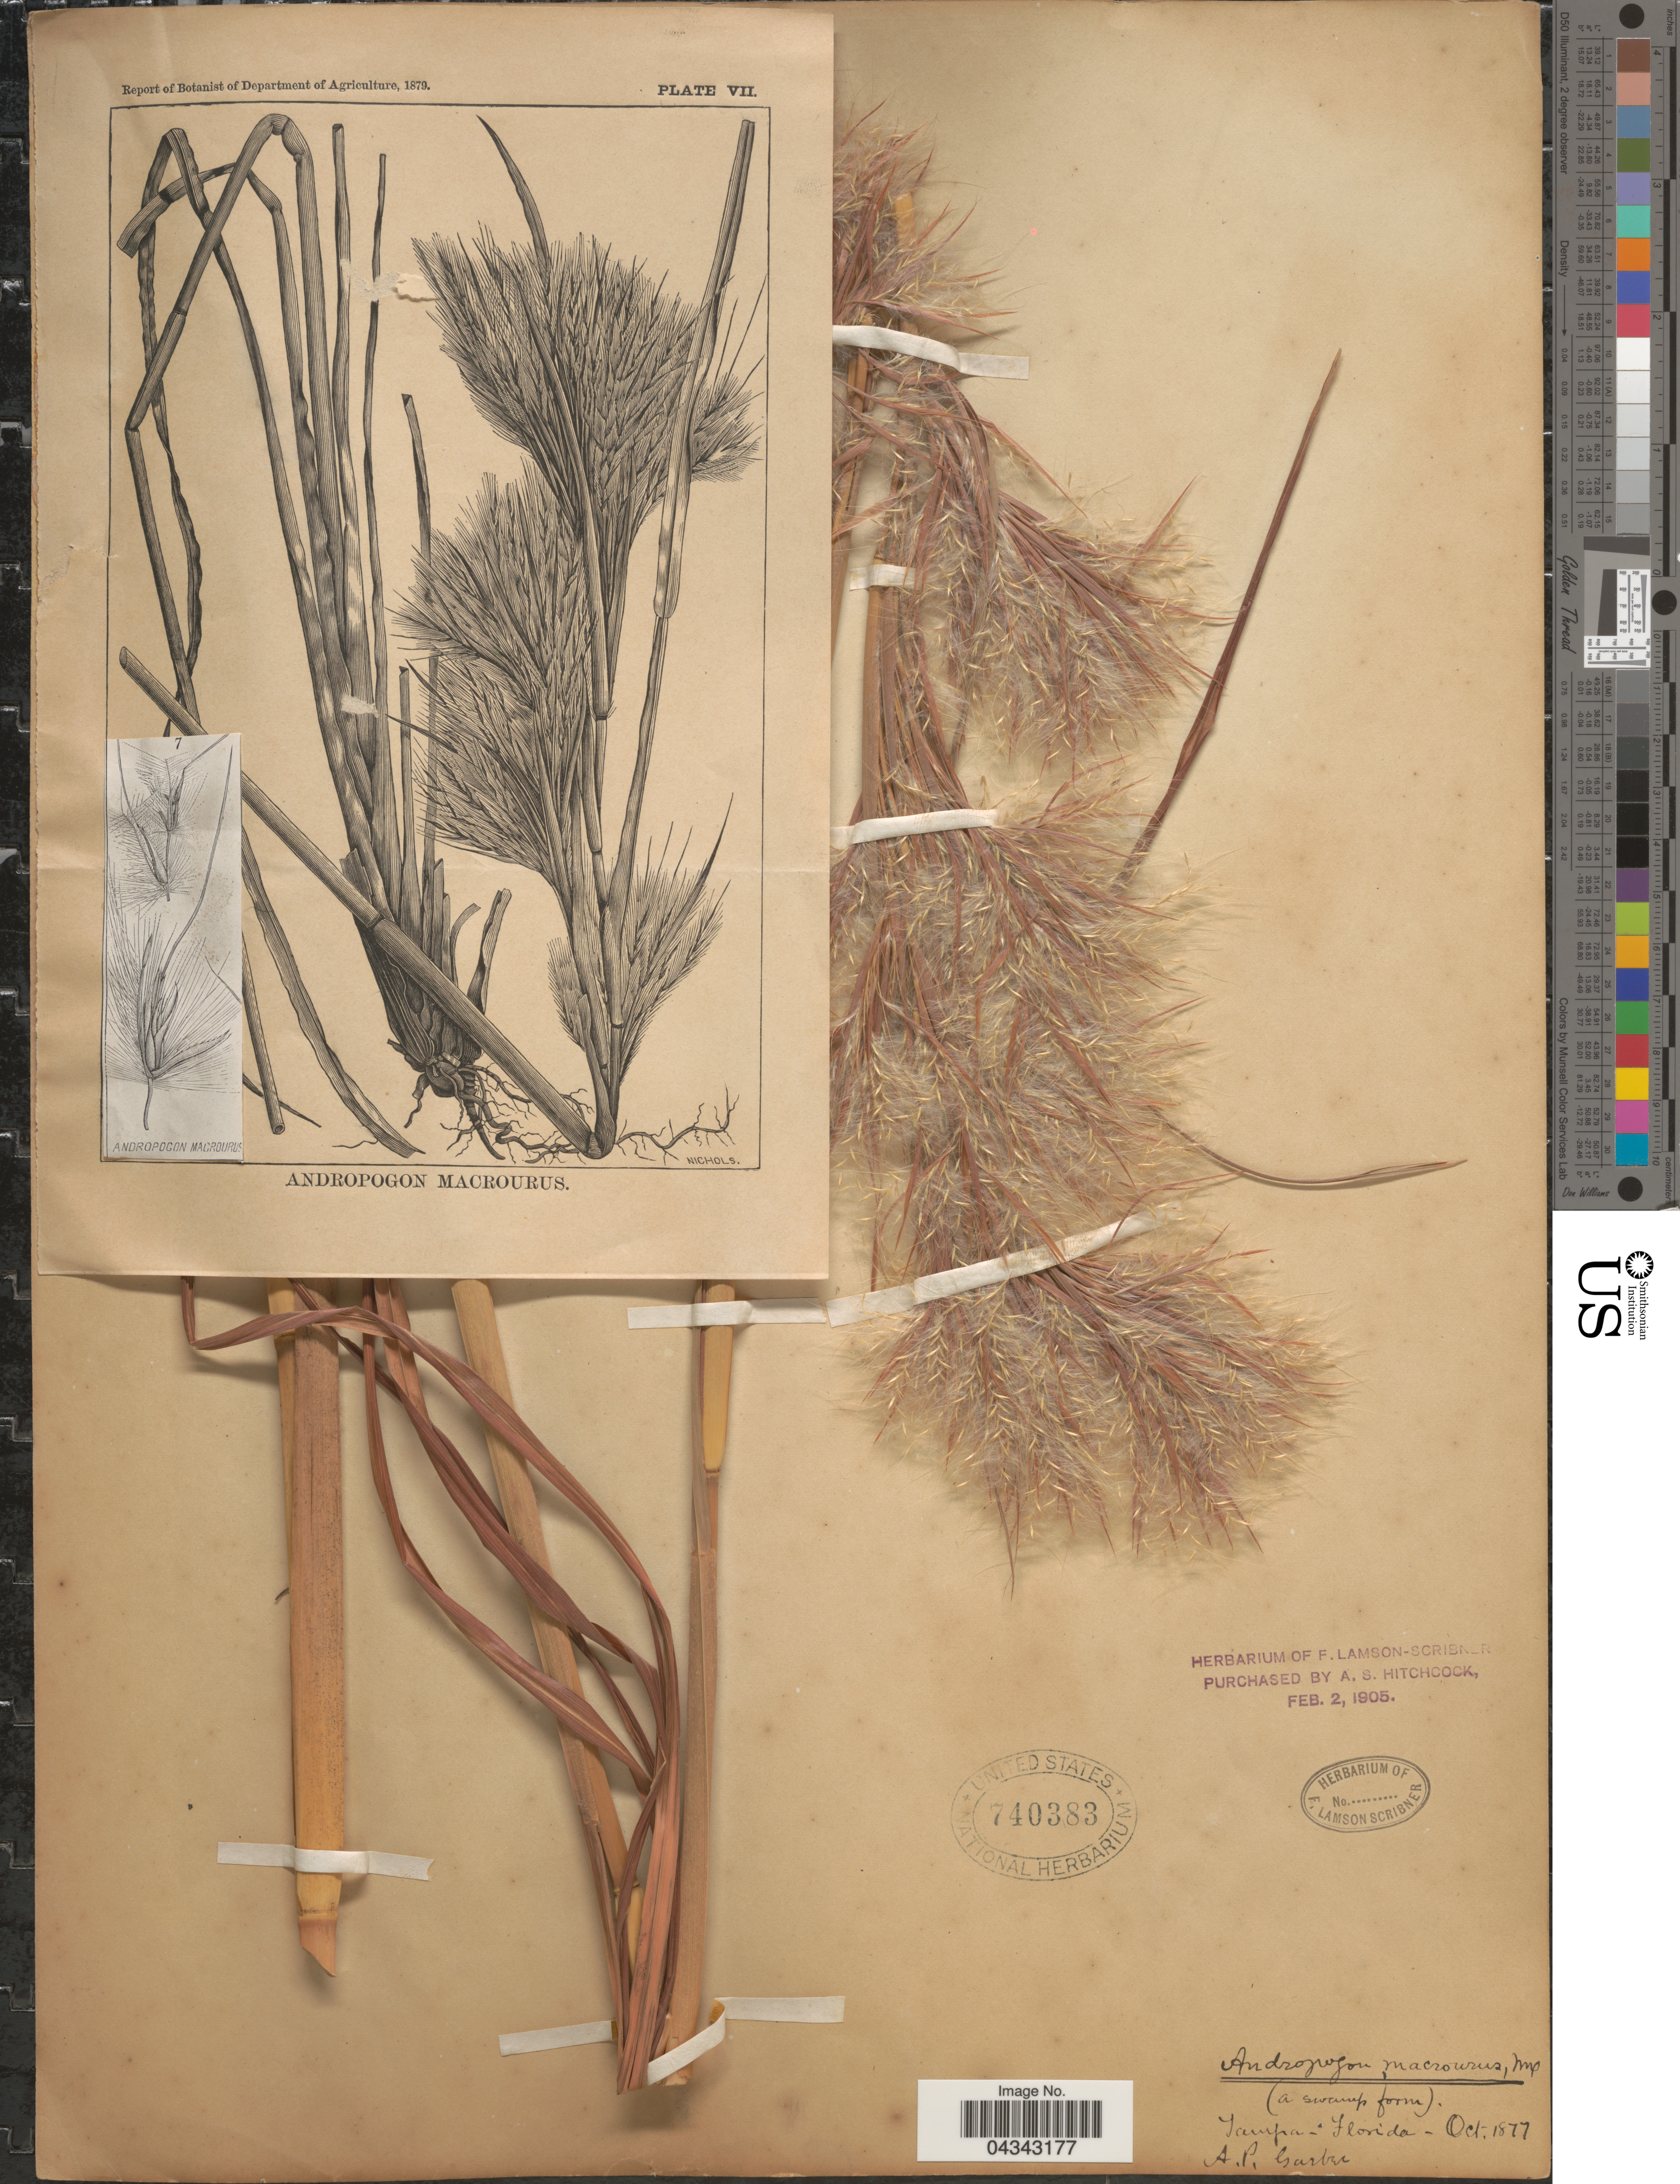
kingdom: Plantae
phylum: Tracheophyta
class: Liliopsida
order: Poales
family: Poaceae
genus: Andropogon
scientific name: Andropogon glomeratus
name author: (Walter) Britton, Stearns & Poggenb.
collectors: A. P. Garber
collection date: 1877-10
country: United States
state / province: Florida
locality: Tampa.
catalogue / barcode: US 740383